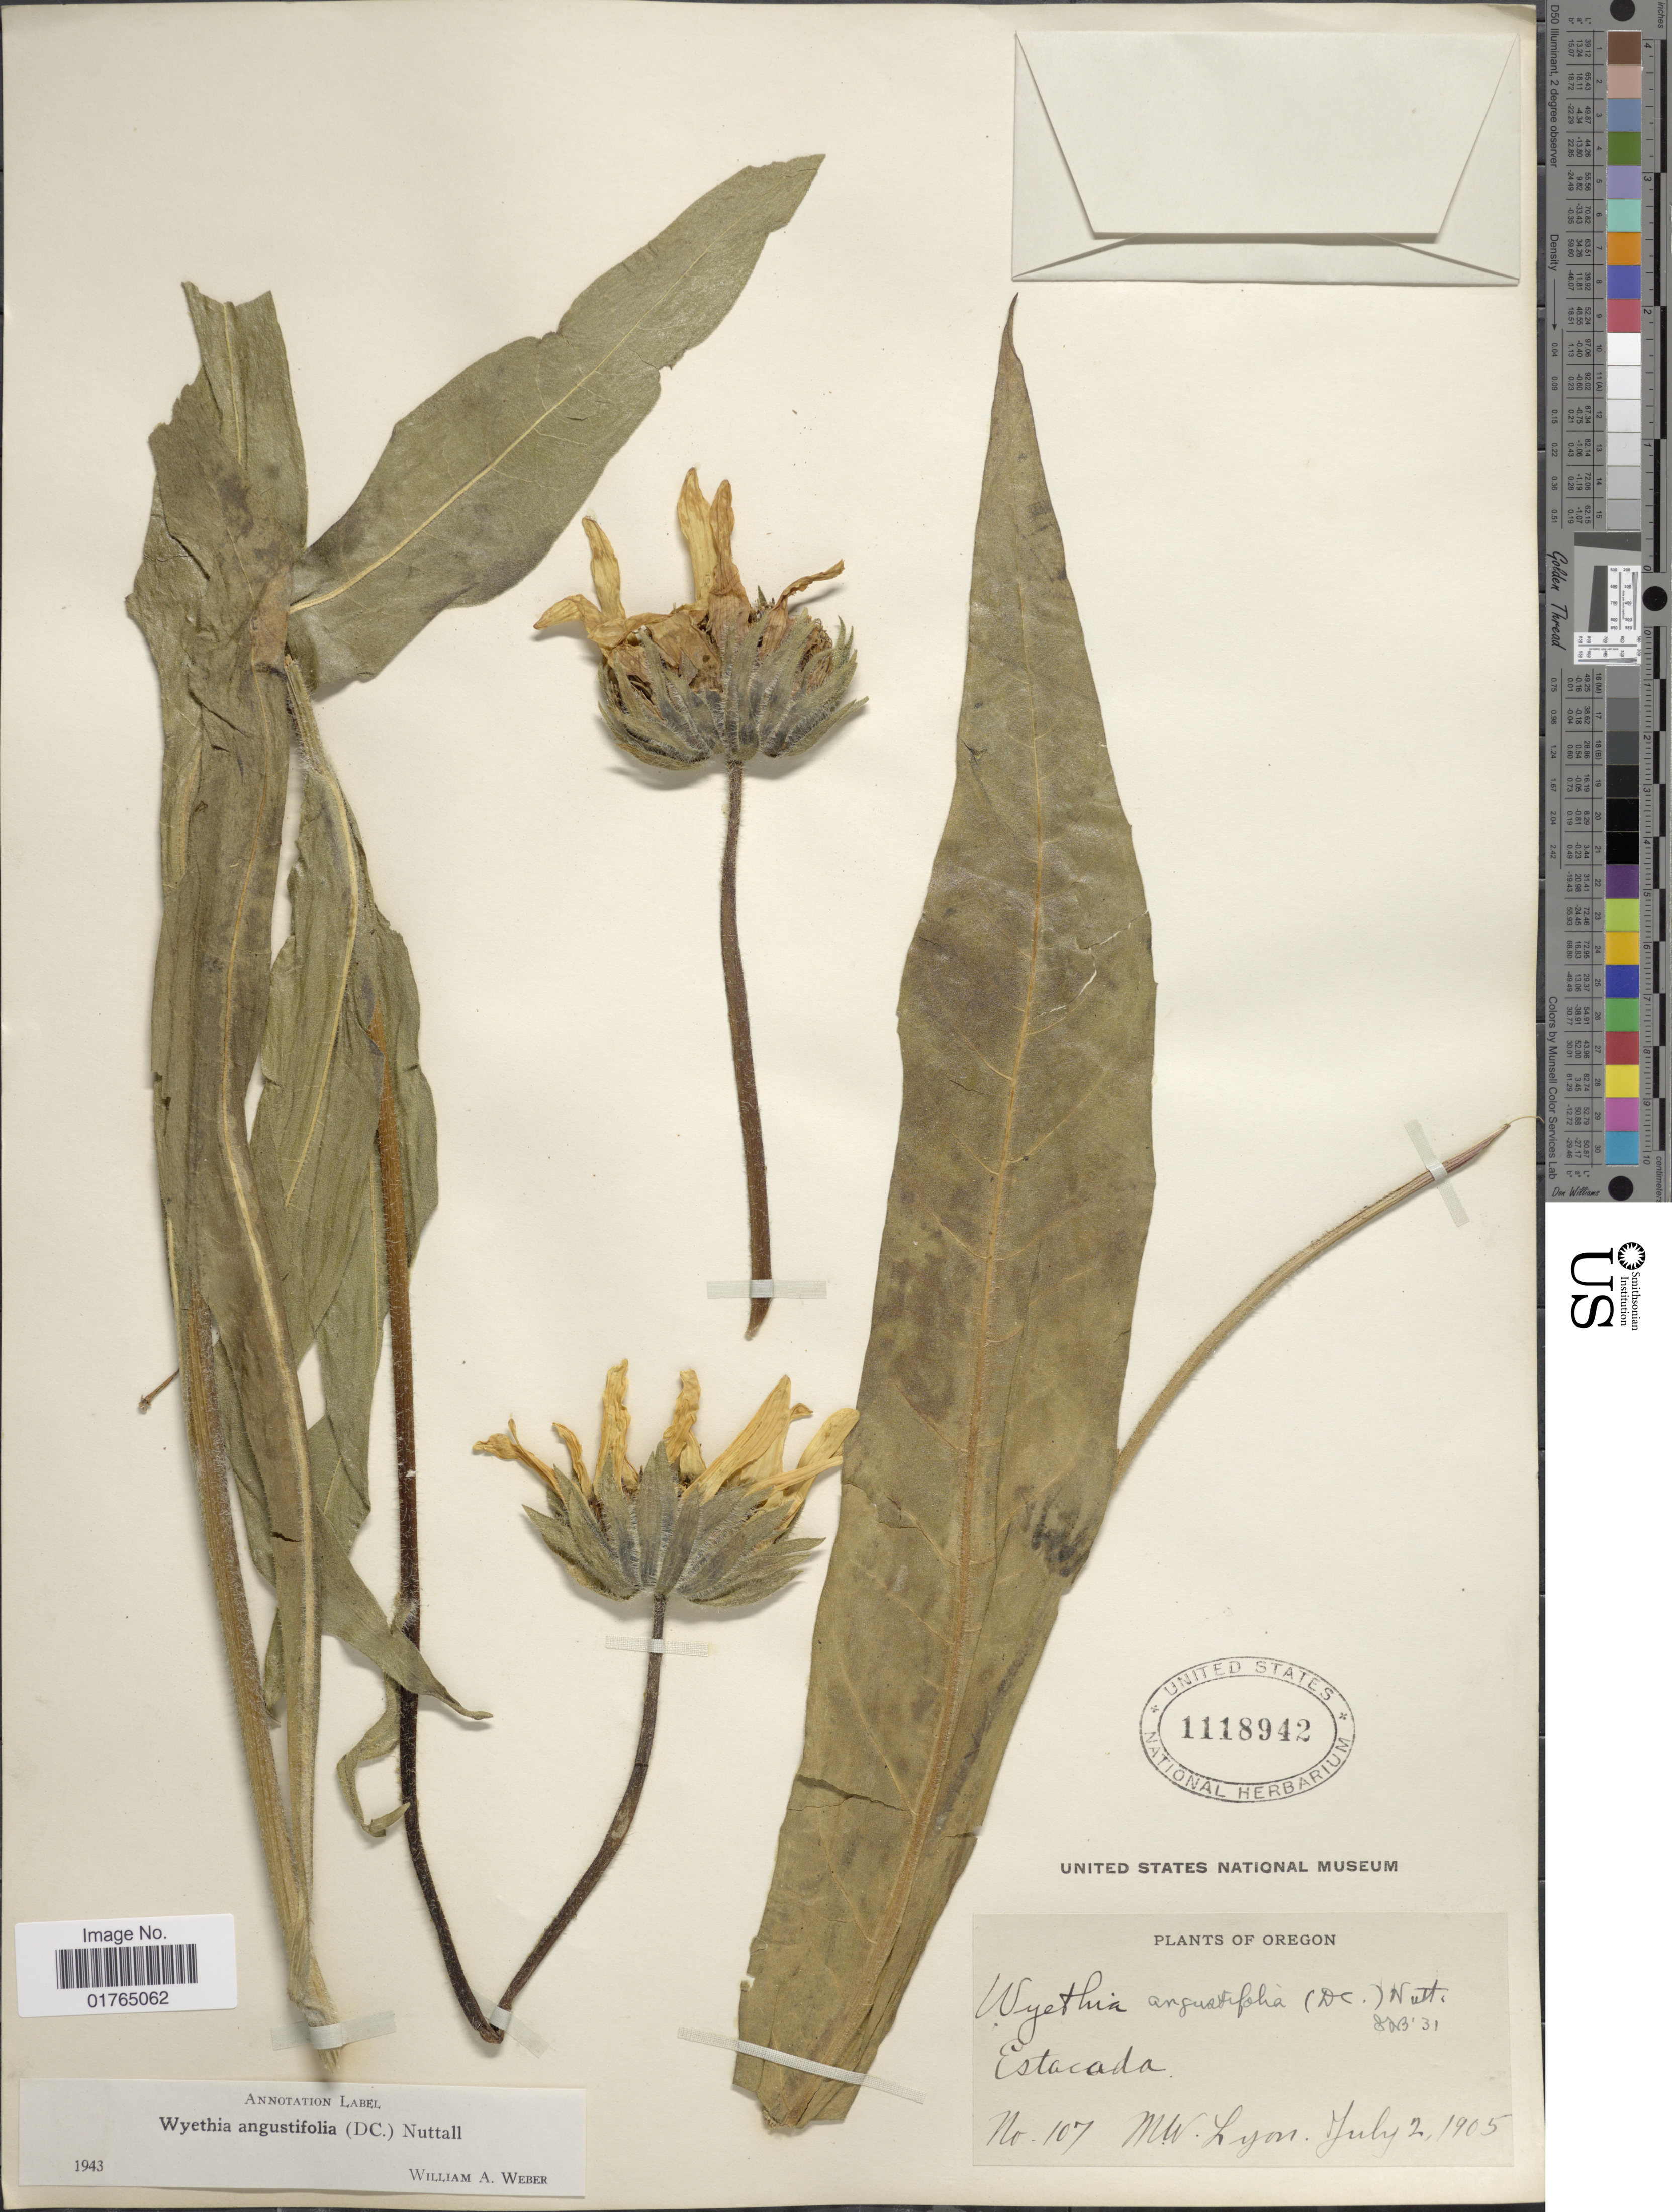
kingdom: Plantae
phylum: Tracheophyta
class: Magnoliopsida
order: Asterales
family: Asteraceae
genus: Wyethia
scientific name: Wyethia angustifolia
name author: (DC.) Nutt.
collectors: M. W. Lyon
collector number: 107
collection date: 1905-07-02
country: United States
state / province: Oregon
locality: Estacada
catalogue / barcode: US 1118942